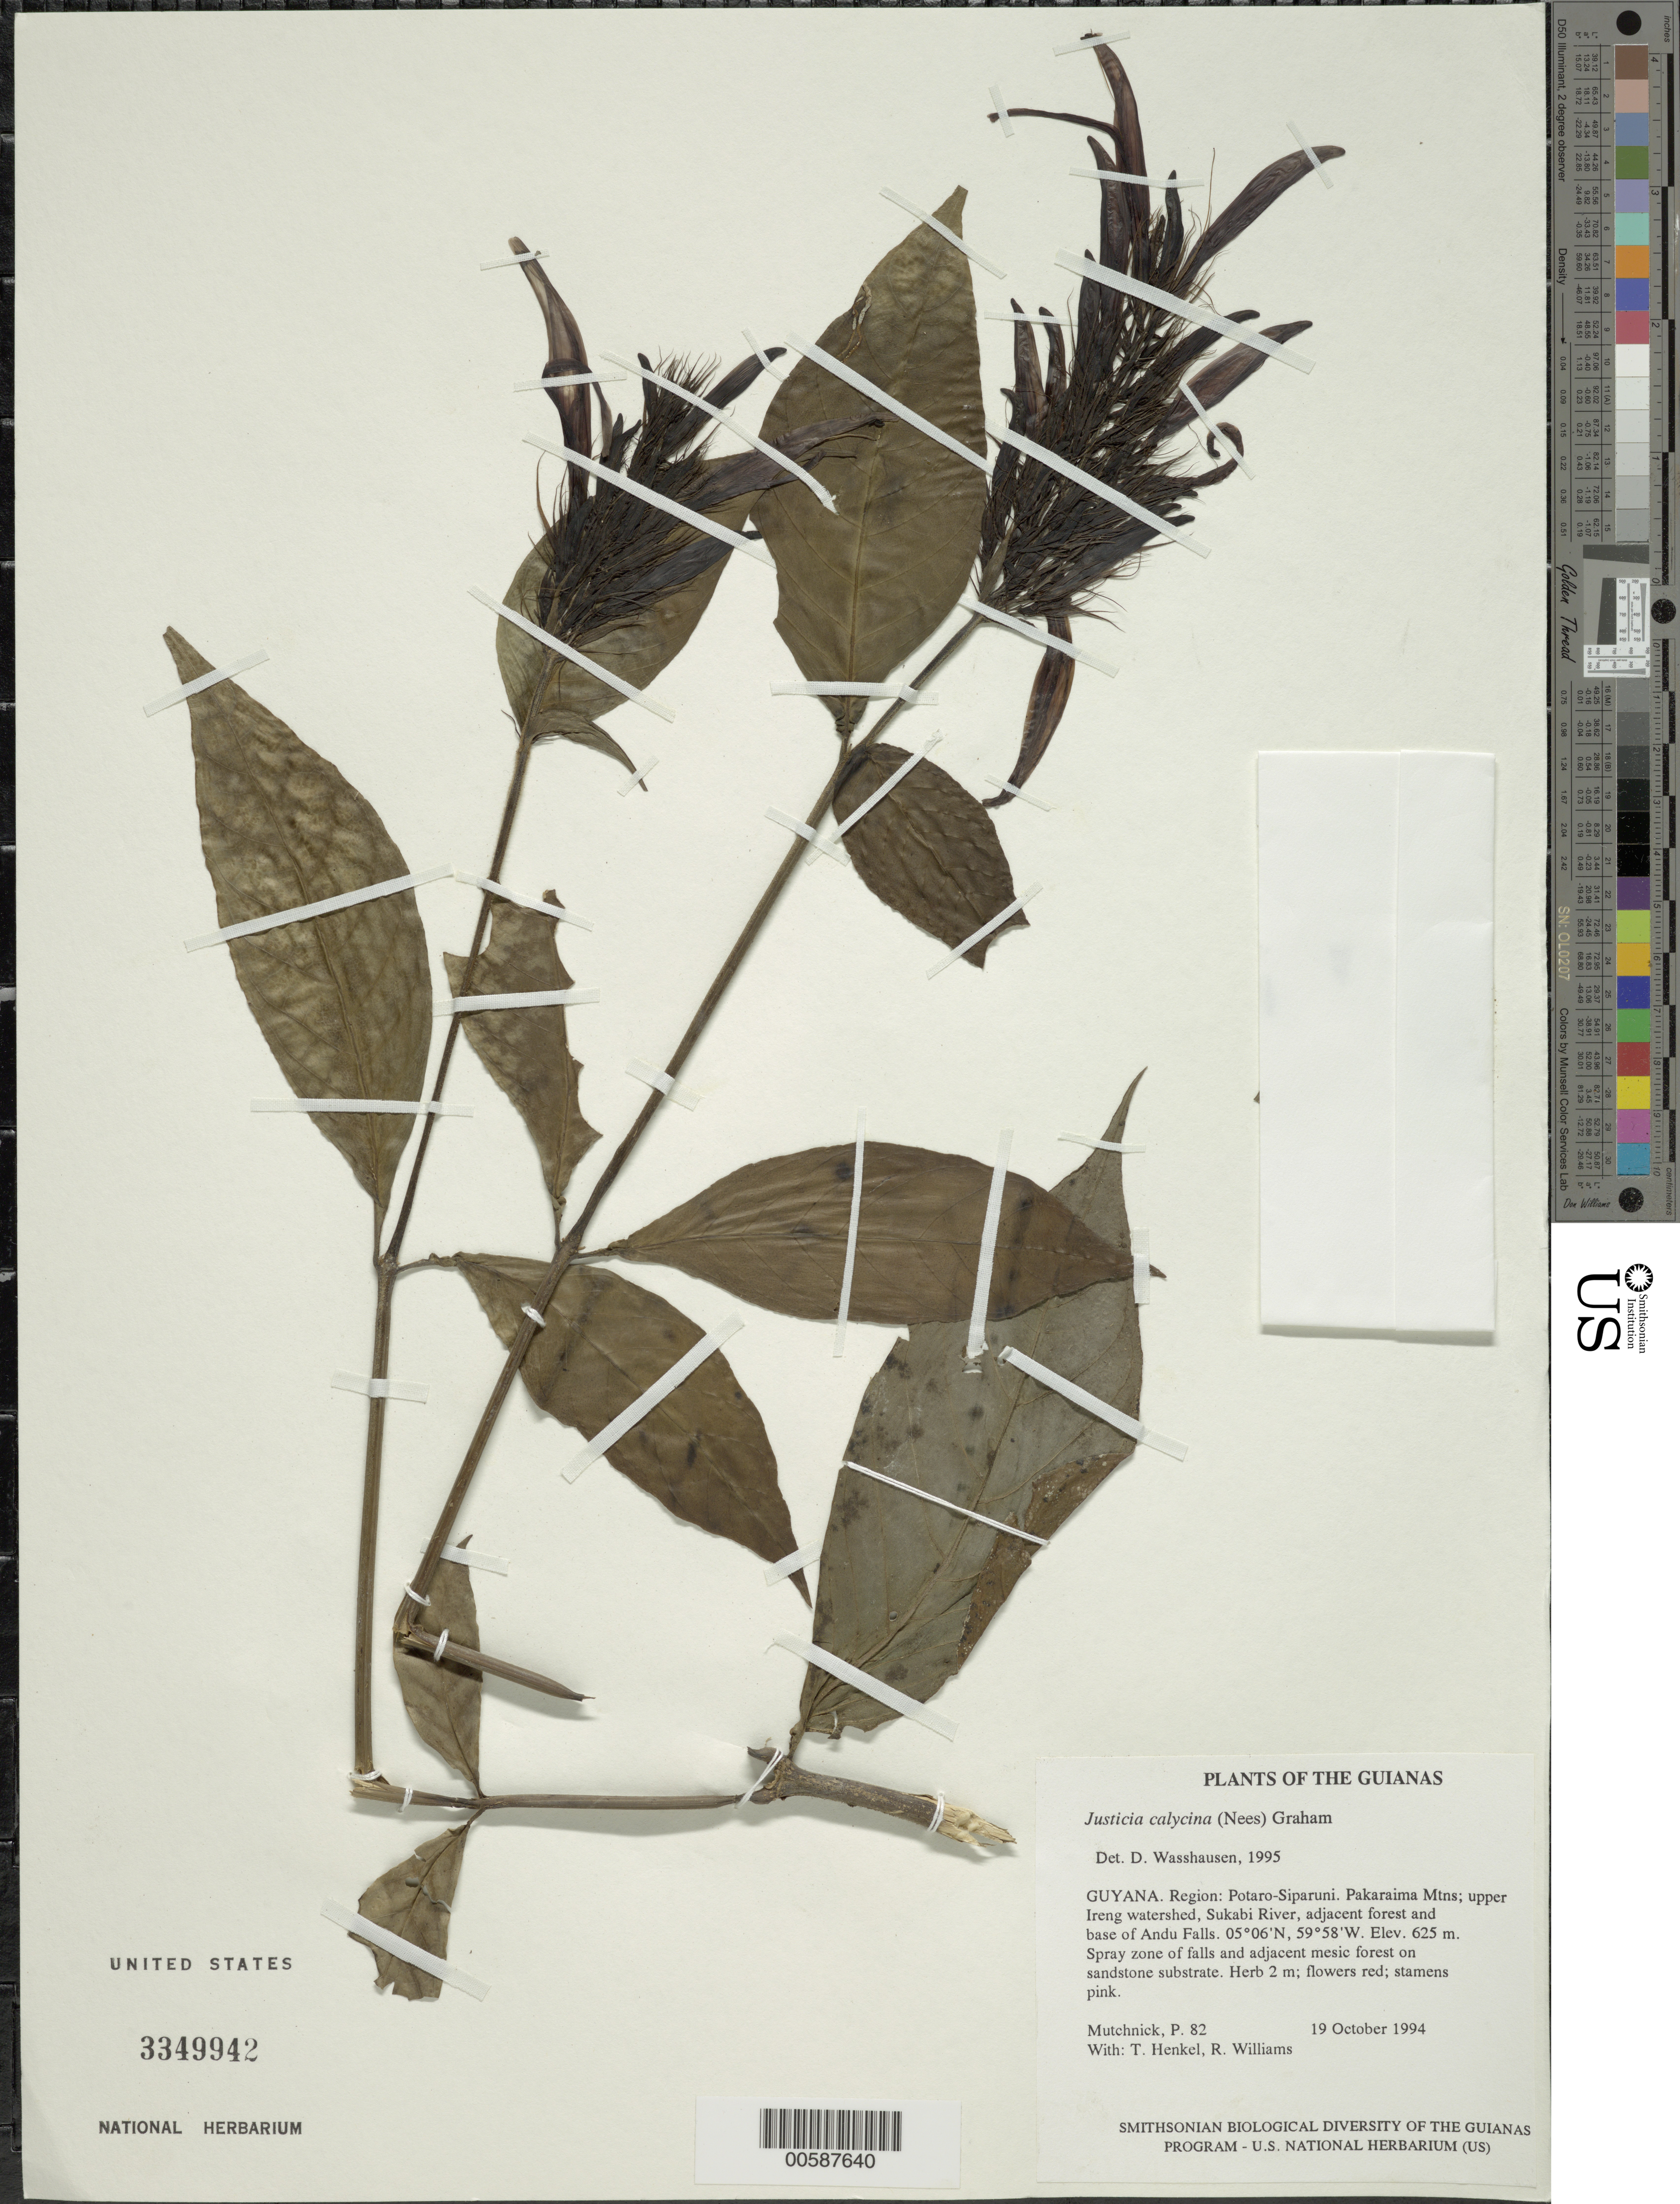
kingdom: Plantae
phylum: Tracheophyta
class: Magnoliopsida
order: Lamiales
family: Acanthaceae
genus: Justicia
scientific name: Justicia calycina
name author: (Nees) V.A.W. Graham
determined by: Wasshausen, Dieter C., (BOT), Smithsonian Institution - National Museum of Natural History (UNITED STATES)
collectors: P. Mutchnick, T. Henkel & R. Williams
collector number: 82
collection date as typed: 19 October 1994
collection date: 1994-10-19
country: Guyana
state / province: Potaro-Siparuni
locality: Pakaraima Mtns; upper Ireng watershed, Sukabi River, adjacent forest and base of Andu Falls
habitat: Spray zone of falls and adjacent mesic forest on sandstone substrate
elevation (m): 625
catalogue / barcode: US 3349942